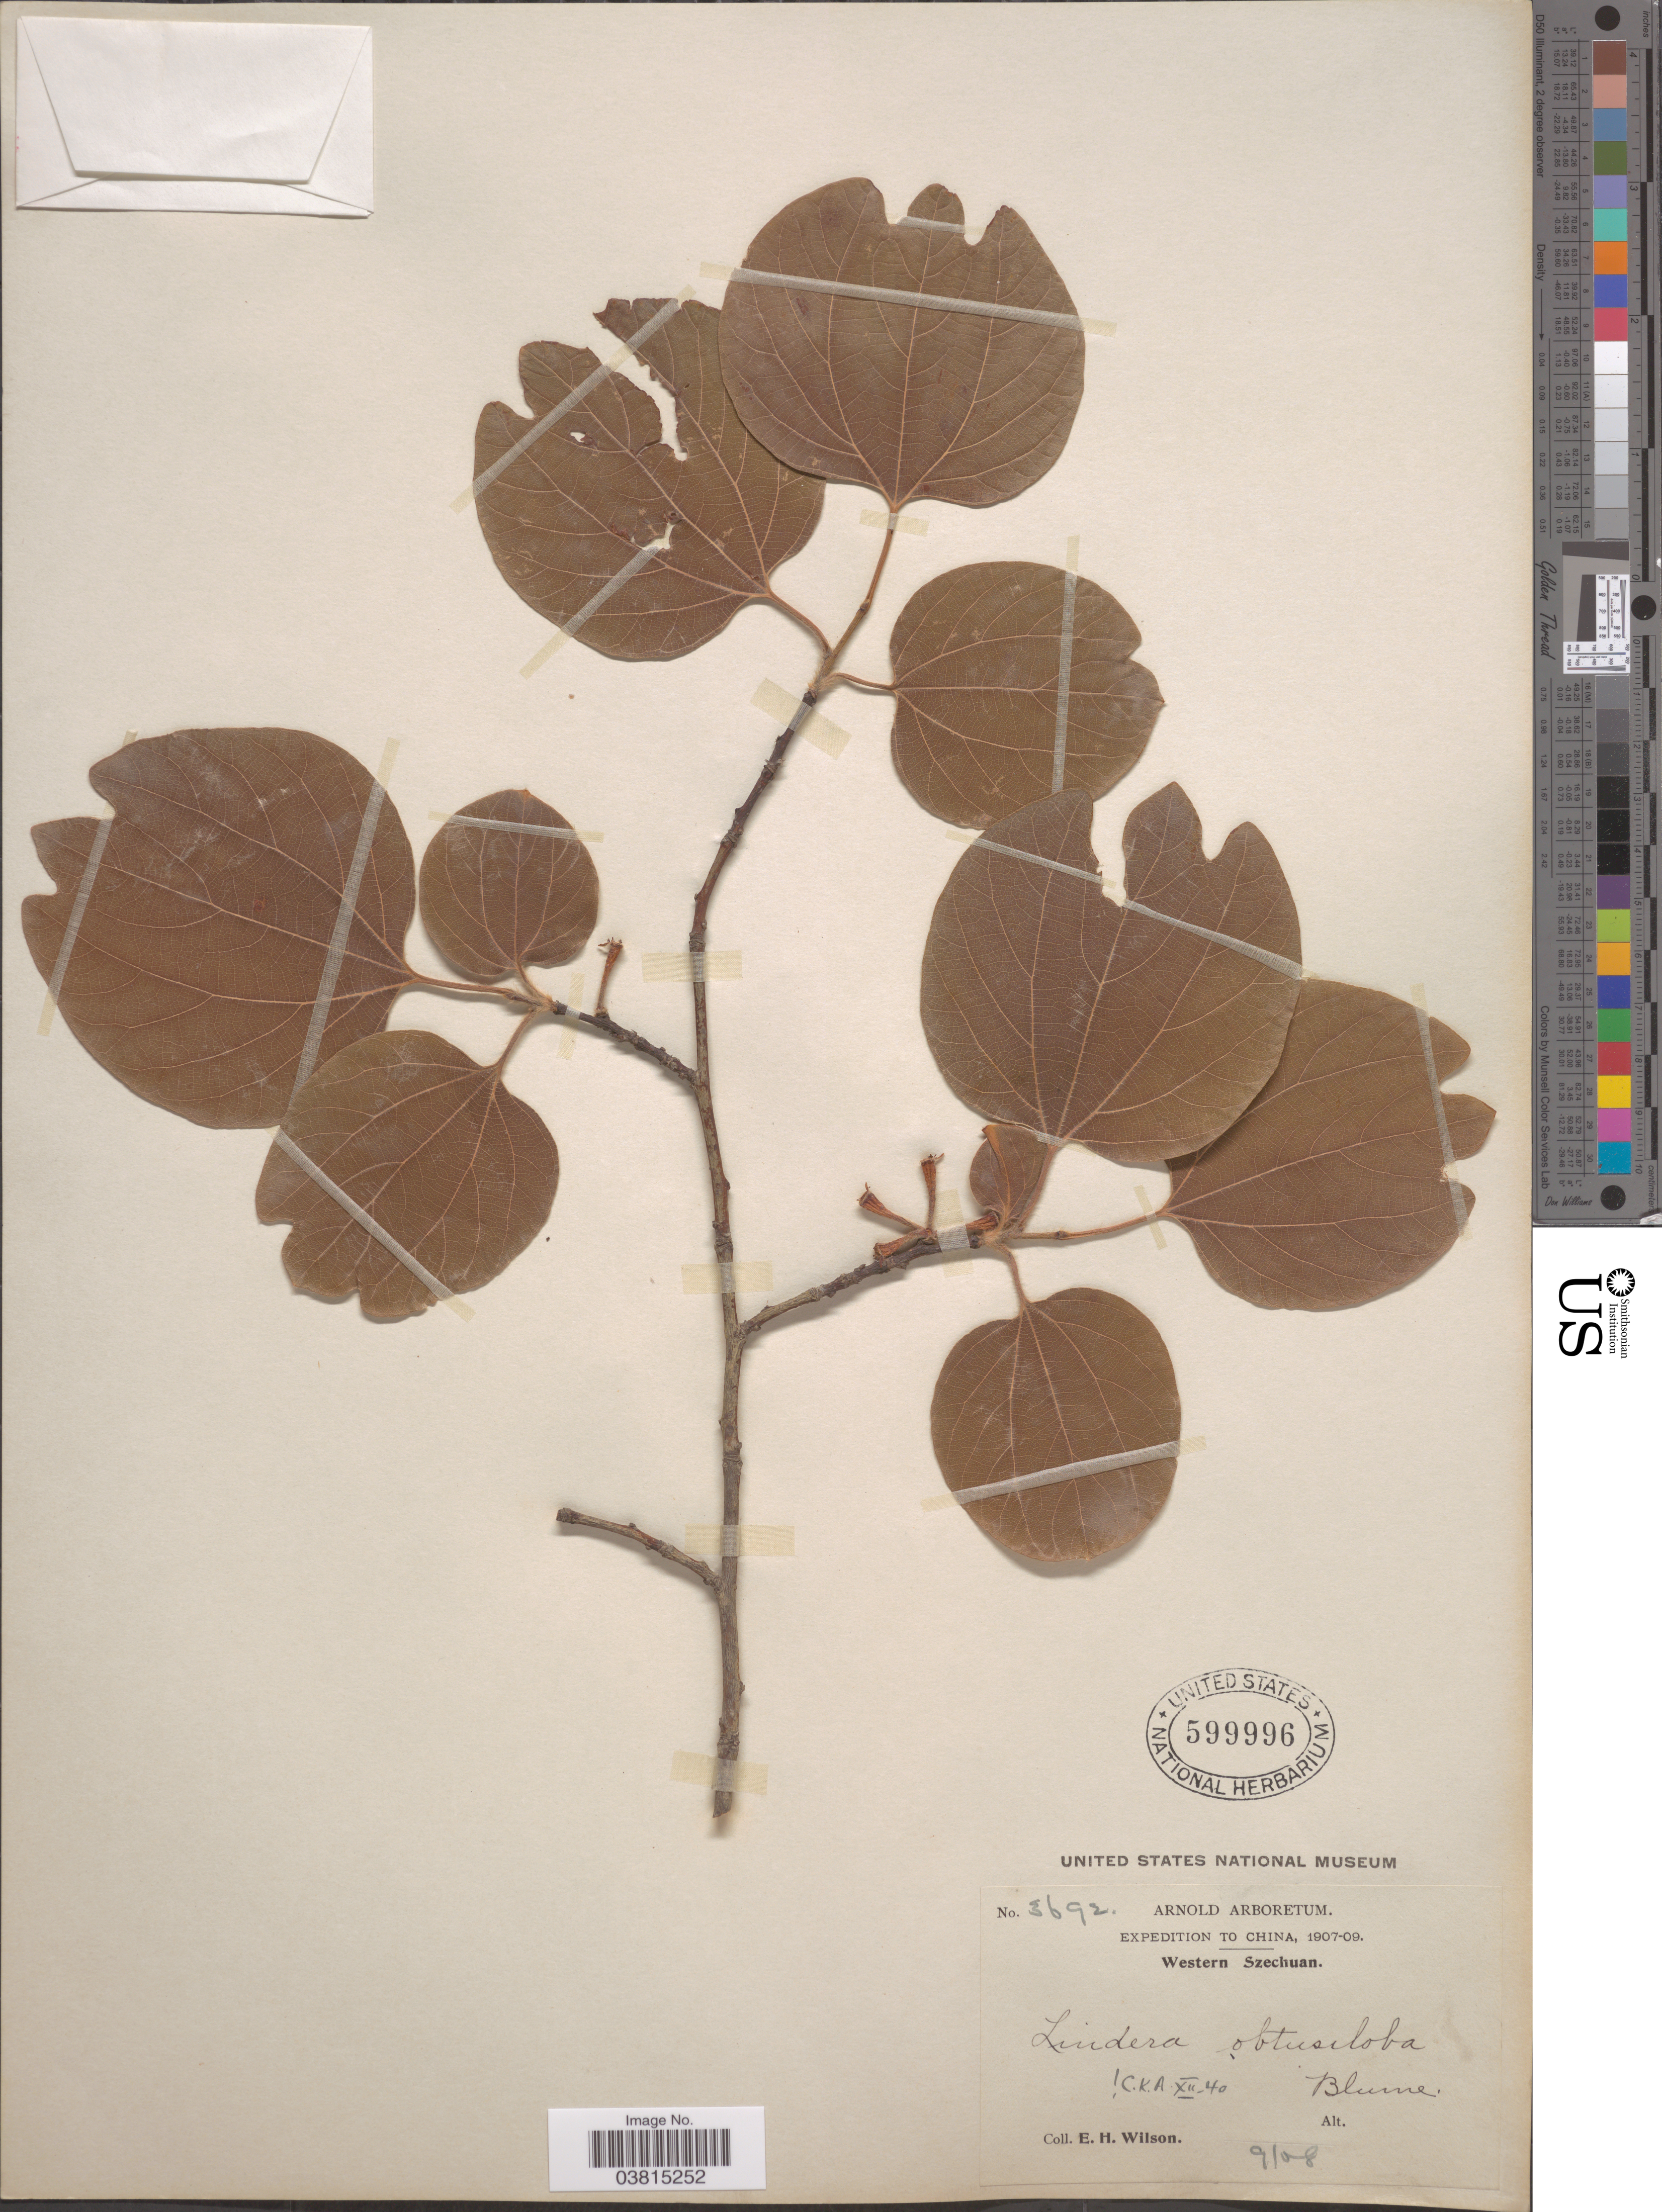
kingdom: Plantae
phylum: Tracheophyta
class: Magnoliopsida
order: Laurales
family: Lauraceae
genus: Lindera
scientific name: Lindera obtusiloba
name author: Blume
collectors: E. Wilson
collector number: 3692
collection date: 1908-09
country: China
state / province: Sichuan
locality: Western Szechuan.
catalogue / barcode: US 599996